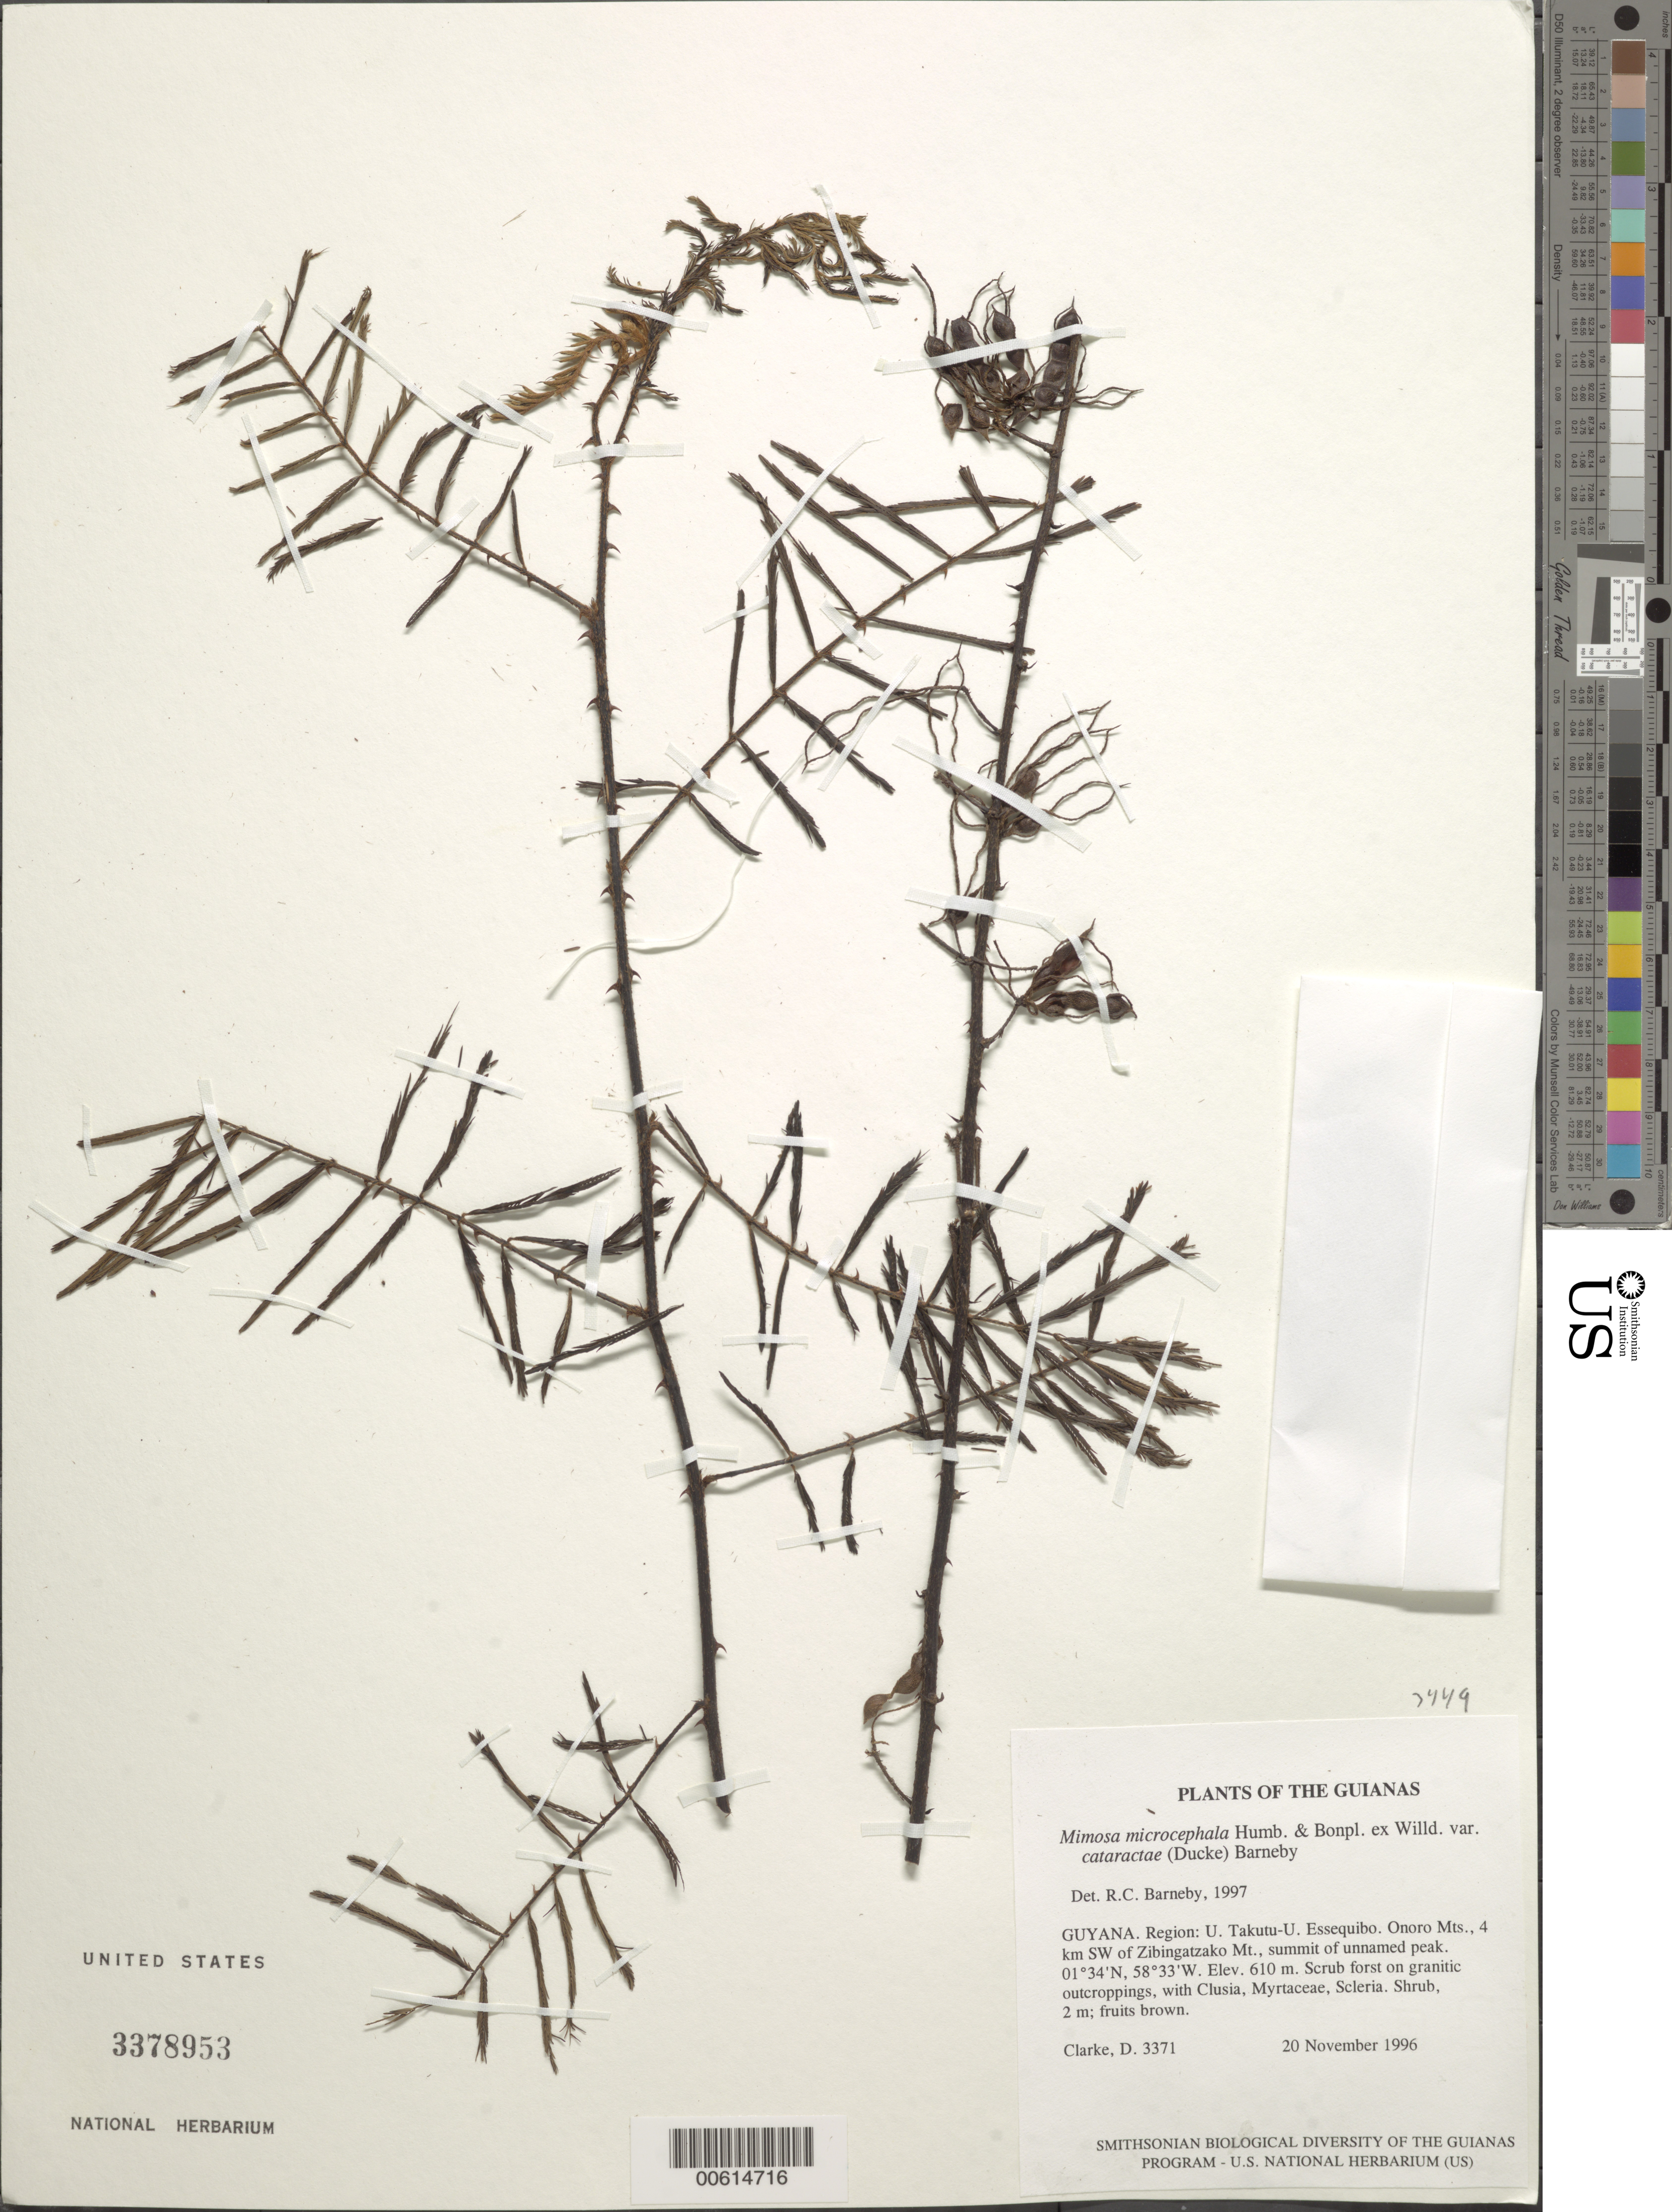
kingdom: Plantae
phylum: Tracheophyta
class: Magnoliopsida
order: Fabales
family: Fabaceae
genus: Mimosa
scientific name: Mimosa microcephala var. cataractae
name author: (Ducke) Barneby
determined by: Barneby, Rupert C., (NY)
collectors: H. D. Clarke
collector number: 3371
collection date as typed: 20 November 1996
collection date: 1996-11-20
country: Guyana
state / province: U. Takutu-U. Essequibo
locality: Onoro Mts., 4 km SW of Zibingatzako Mt., summit of unnamed peak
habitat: Scrub forest on granitic outcroppings, with Clusia, Myrtaceae, Scleria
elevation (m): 610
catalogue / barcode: US 3378953